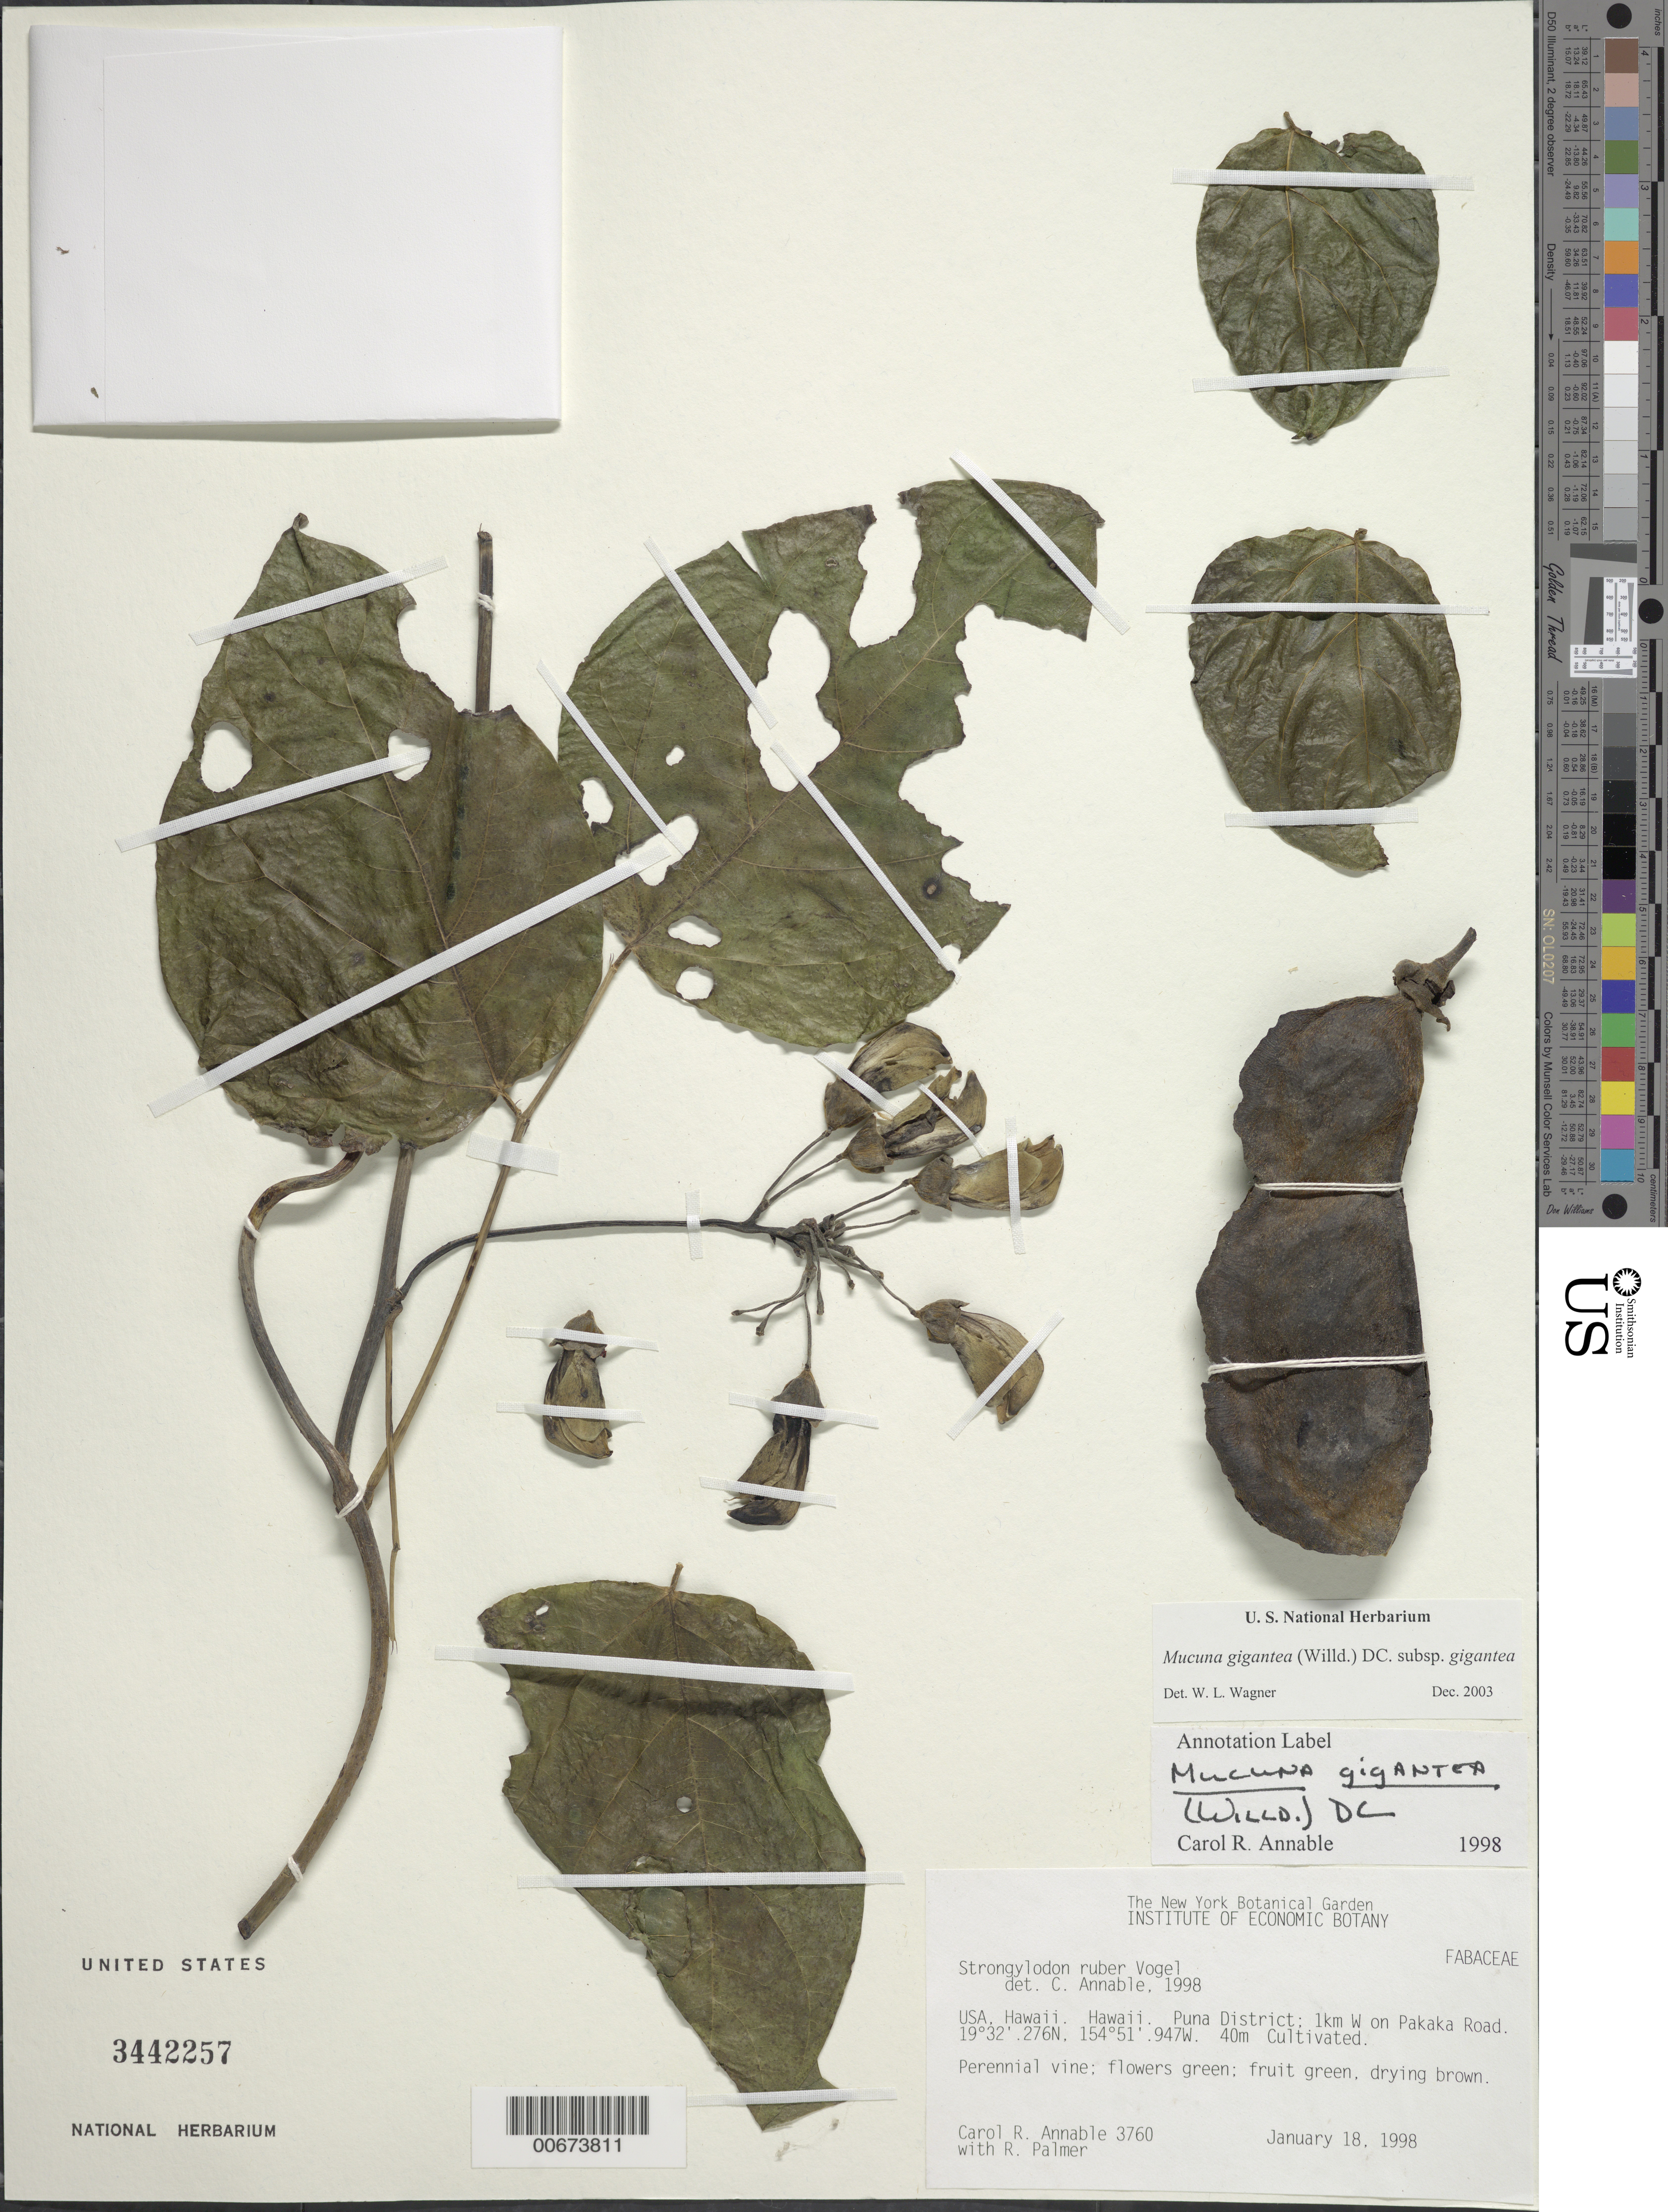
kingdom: Plantae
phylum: Tracheophyta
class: Magnoliopsida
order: Fabales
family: Fabaceae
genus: Mucuna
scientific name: Mucuna gigantea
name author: (Willd.) DC.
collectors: C. R. Annable & R. Palmer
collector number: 3760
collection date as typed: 18 Jan 1998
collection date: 1998-01-18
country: United States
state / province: Hawaii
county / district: Hawaii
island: Hawaii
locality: Puna District, 1 km W on Pakaka Road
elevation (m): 40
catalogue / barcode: US 3442257